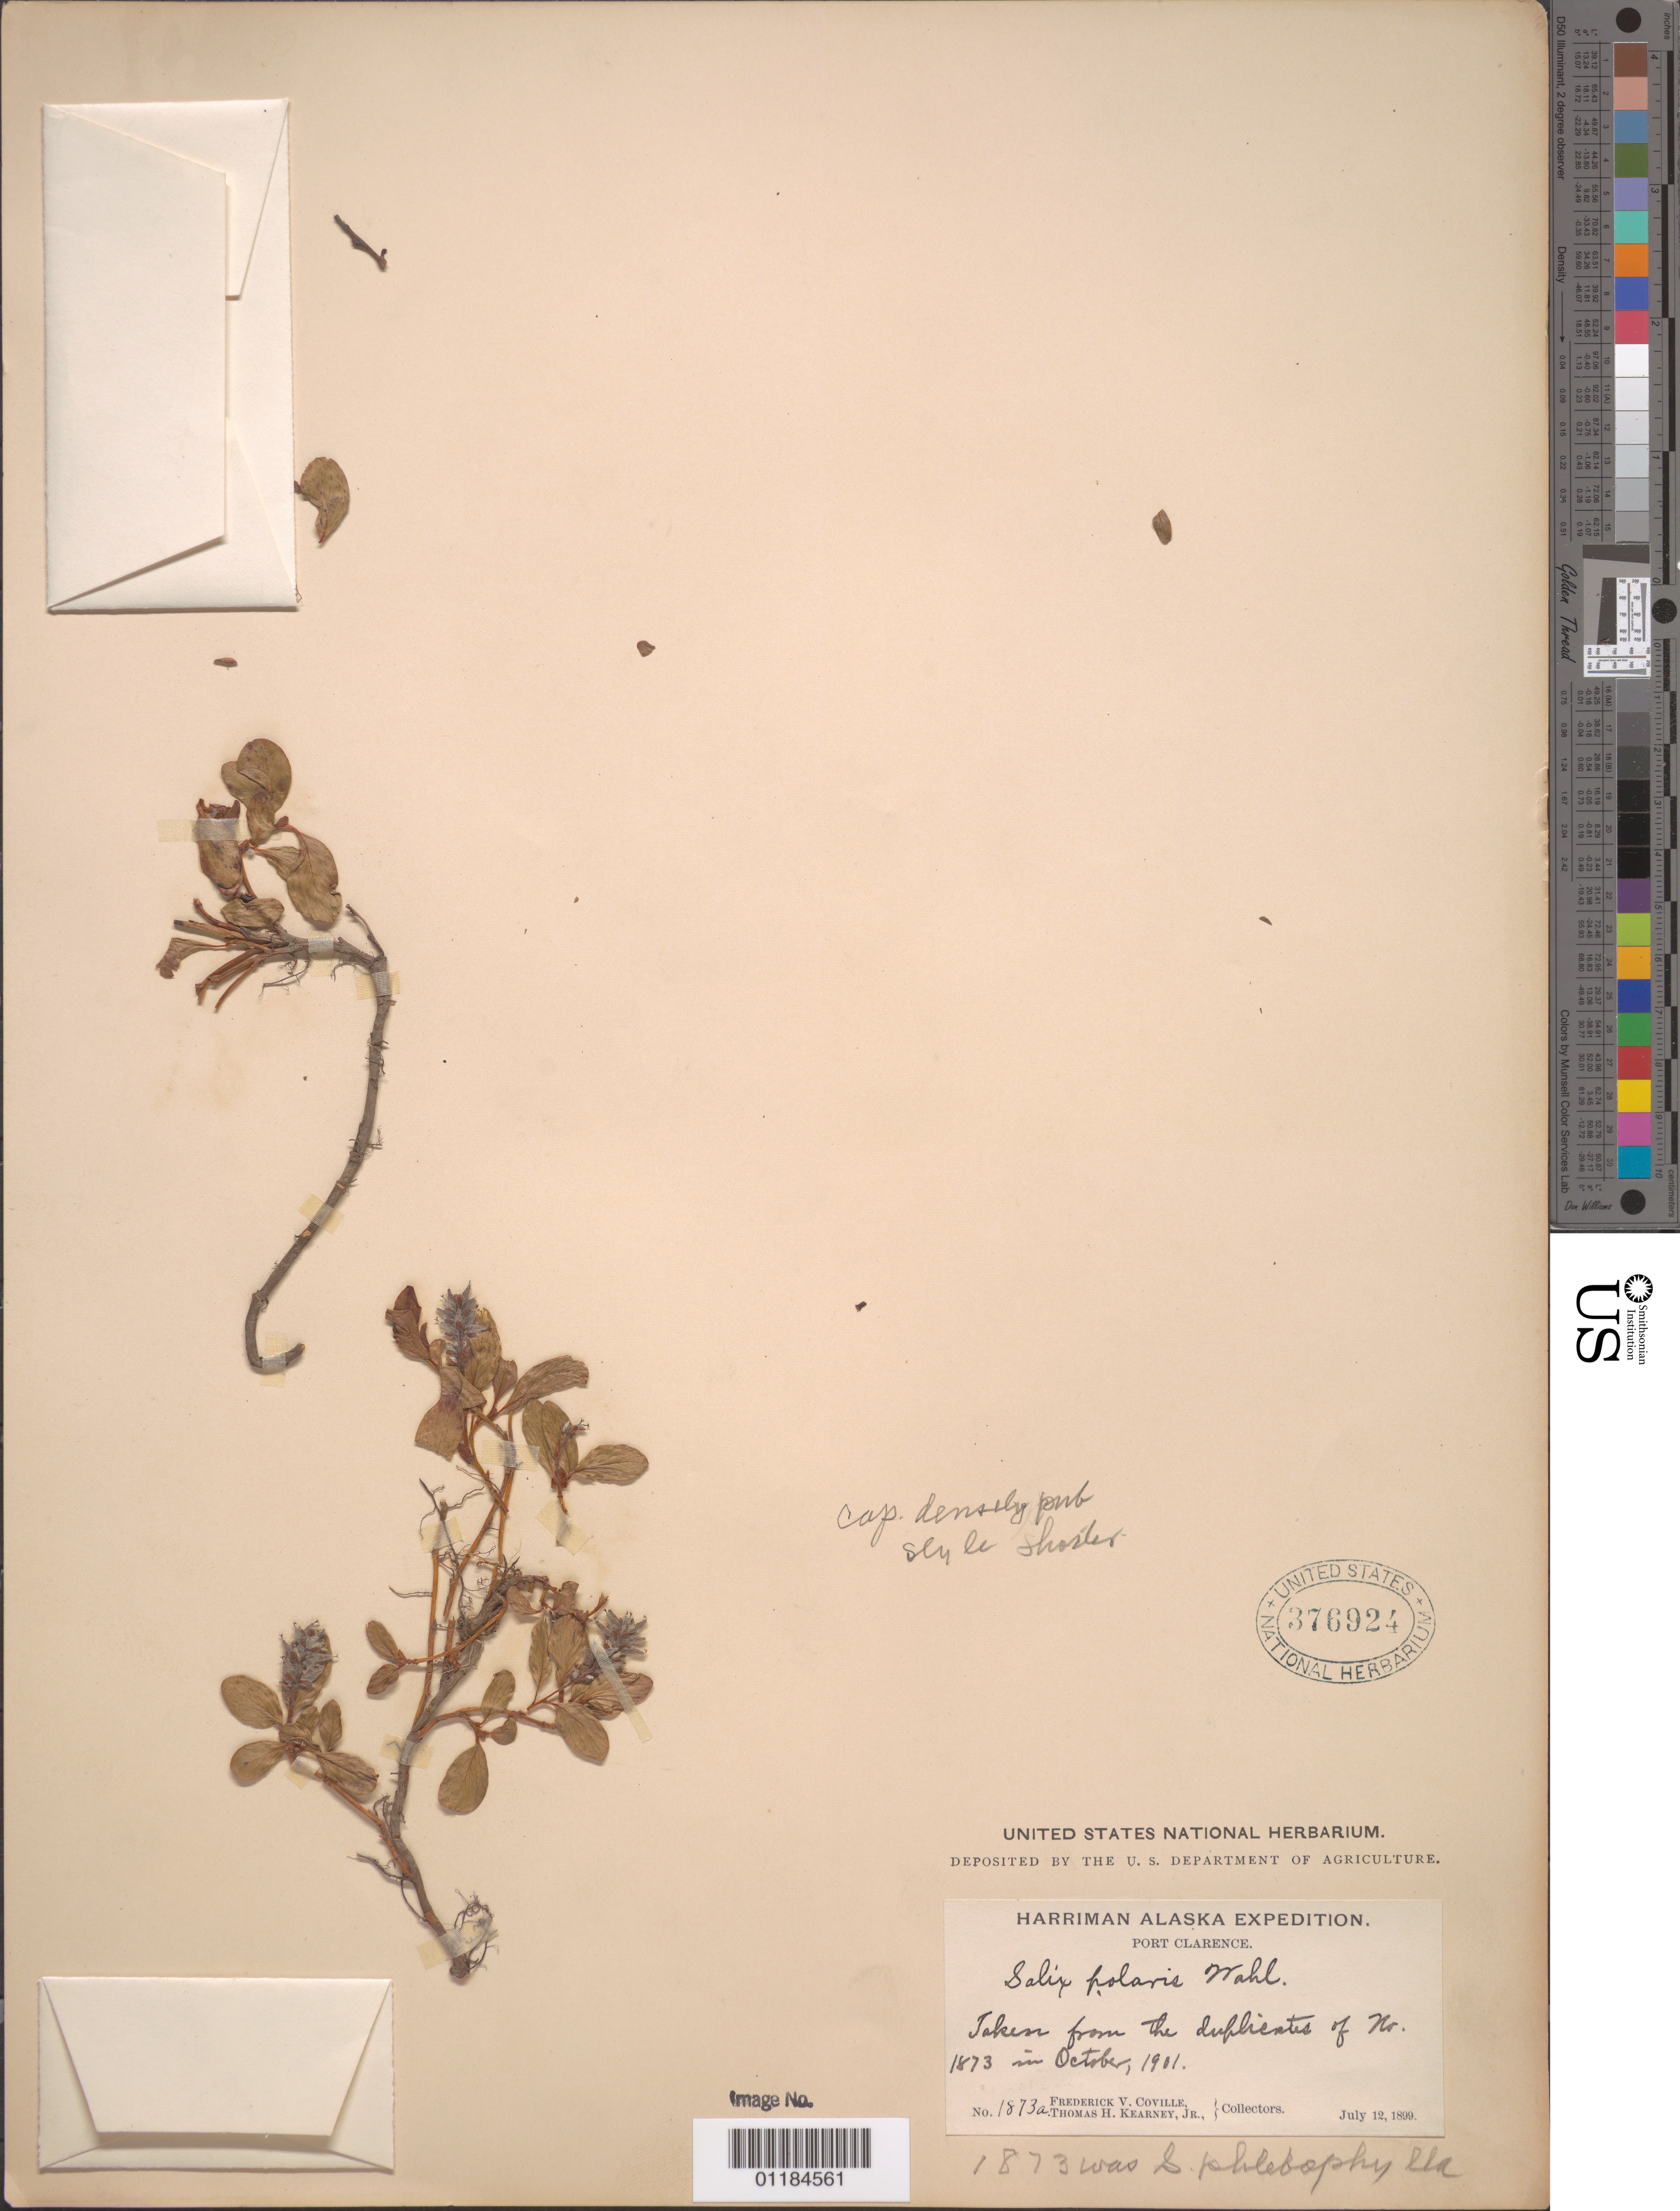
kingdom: Plantae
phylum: Tracheophyta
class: Magnoliopsida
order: Malpighiales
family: Salicaceae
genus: Salix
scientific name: Salix polaris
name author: Wahlenb.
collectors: F. V. Coville & T. H. Kearney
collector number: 1873a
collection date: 1899-07-12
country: United States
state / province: Alaska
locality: Port Clarence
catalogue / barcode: US 376924